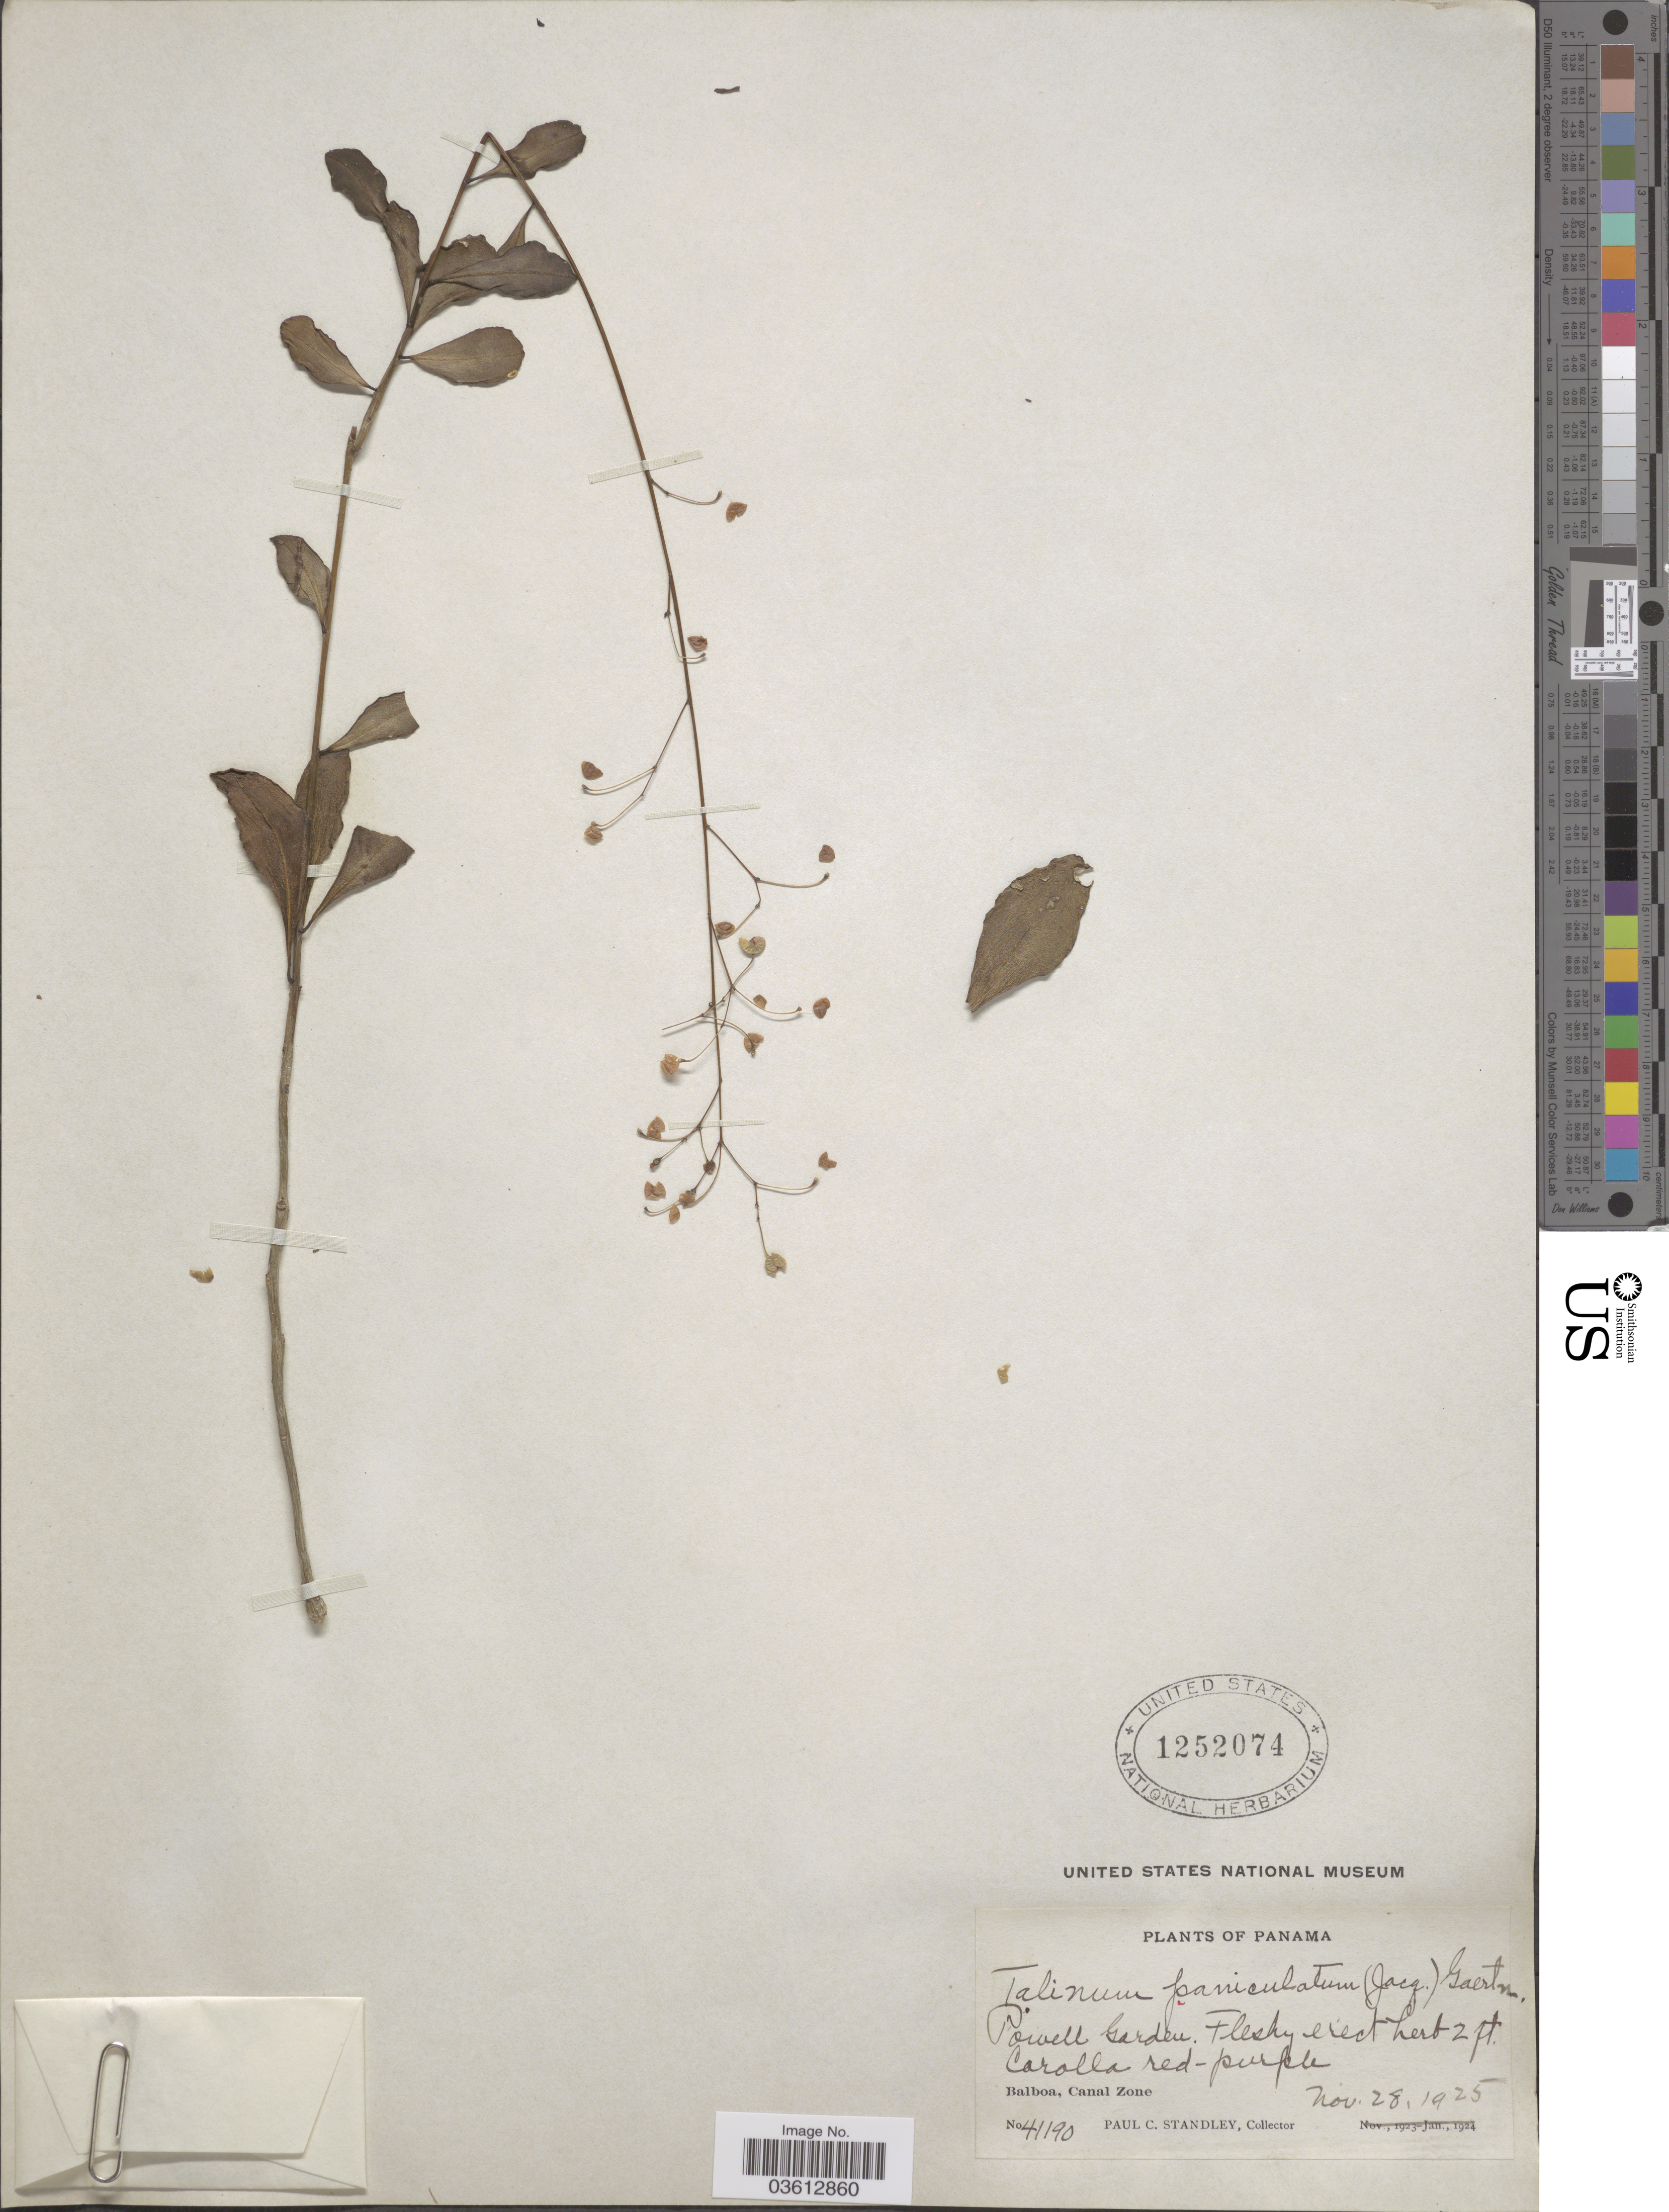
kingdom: Plantae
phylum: Tracheophyta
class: Magnoliopsida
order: Caryophyllales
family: Talinaceae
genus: Talinum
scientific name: Talinum paniculatum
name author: (Jacq.) Gaertn.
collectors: P. C. Standley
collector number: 41190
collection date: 1925-11-28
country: Panama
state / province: Colón / Panamá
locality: Powell Garden. Balboa, Canal Zone.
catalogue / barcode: US 1252074